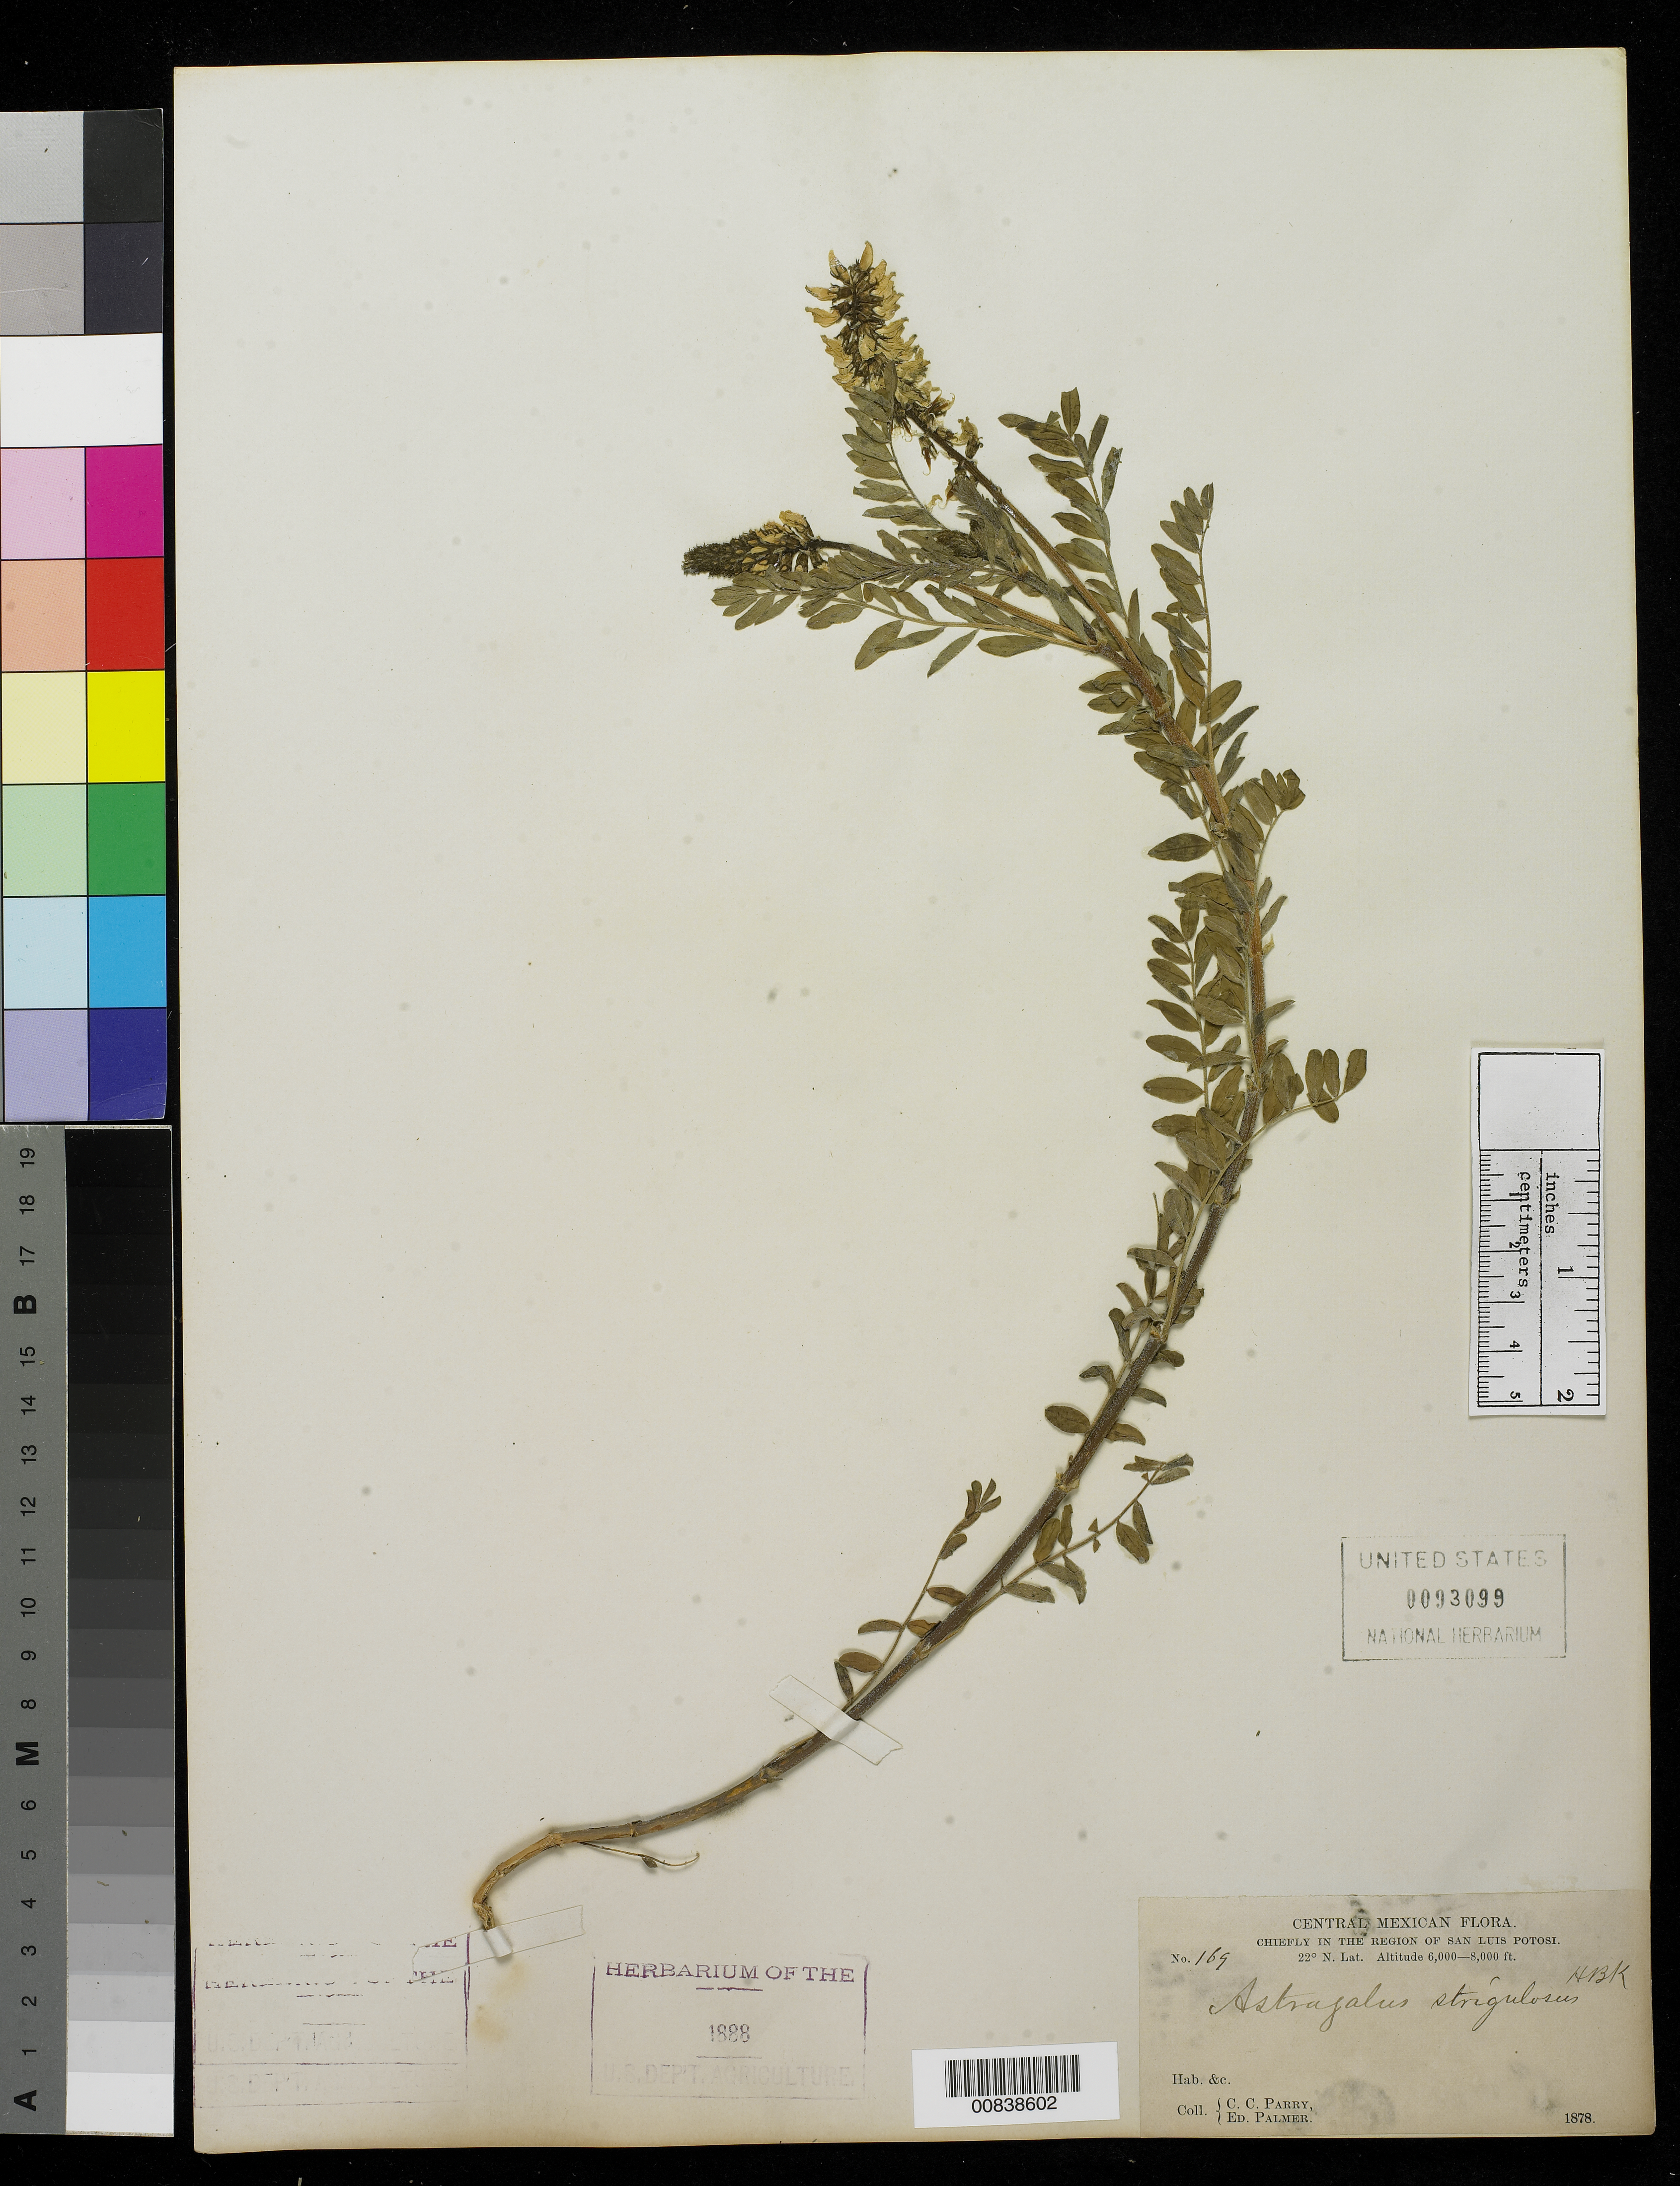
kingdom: Plantae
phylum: Tracheophyta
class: Magnoliopsida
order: Fabales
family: Fabaceae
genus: Astragalus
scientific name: Astragalus strigulosus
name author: Kunth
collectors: C. C. Parry & E. Palmer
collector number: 169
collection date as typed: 1878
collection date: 1878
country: Mexico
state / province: San Luis Potosí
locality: Chiefly in the region of San Luis Potosí.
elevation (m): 1829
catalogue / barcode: US 93099